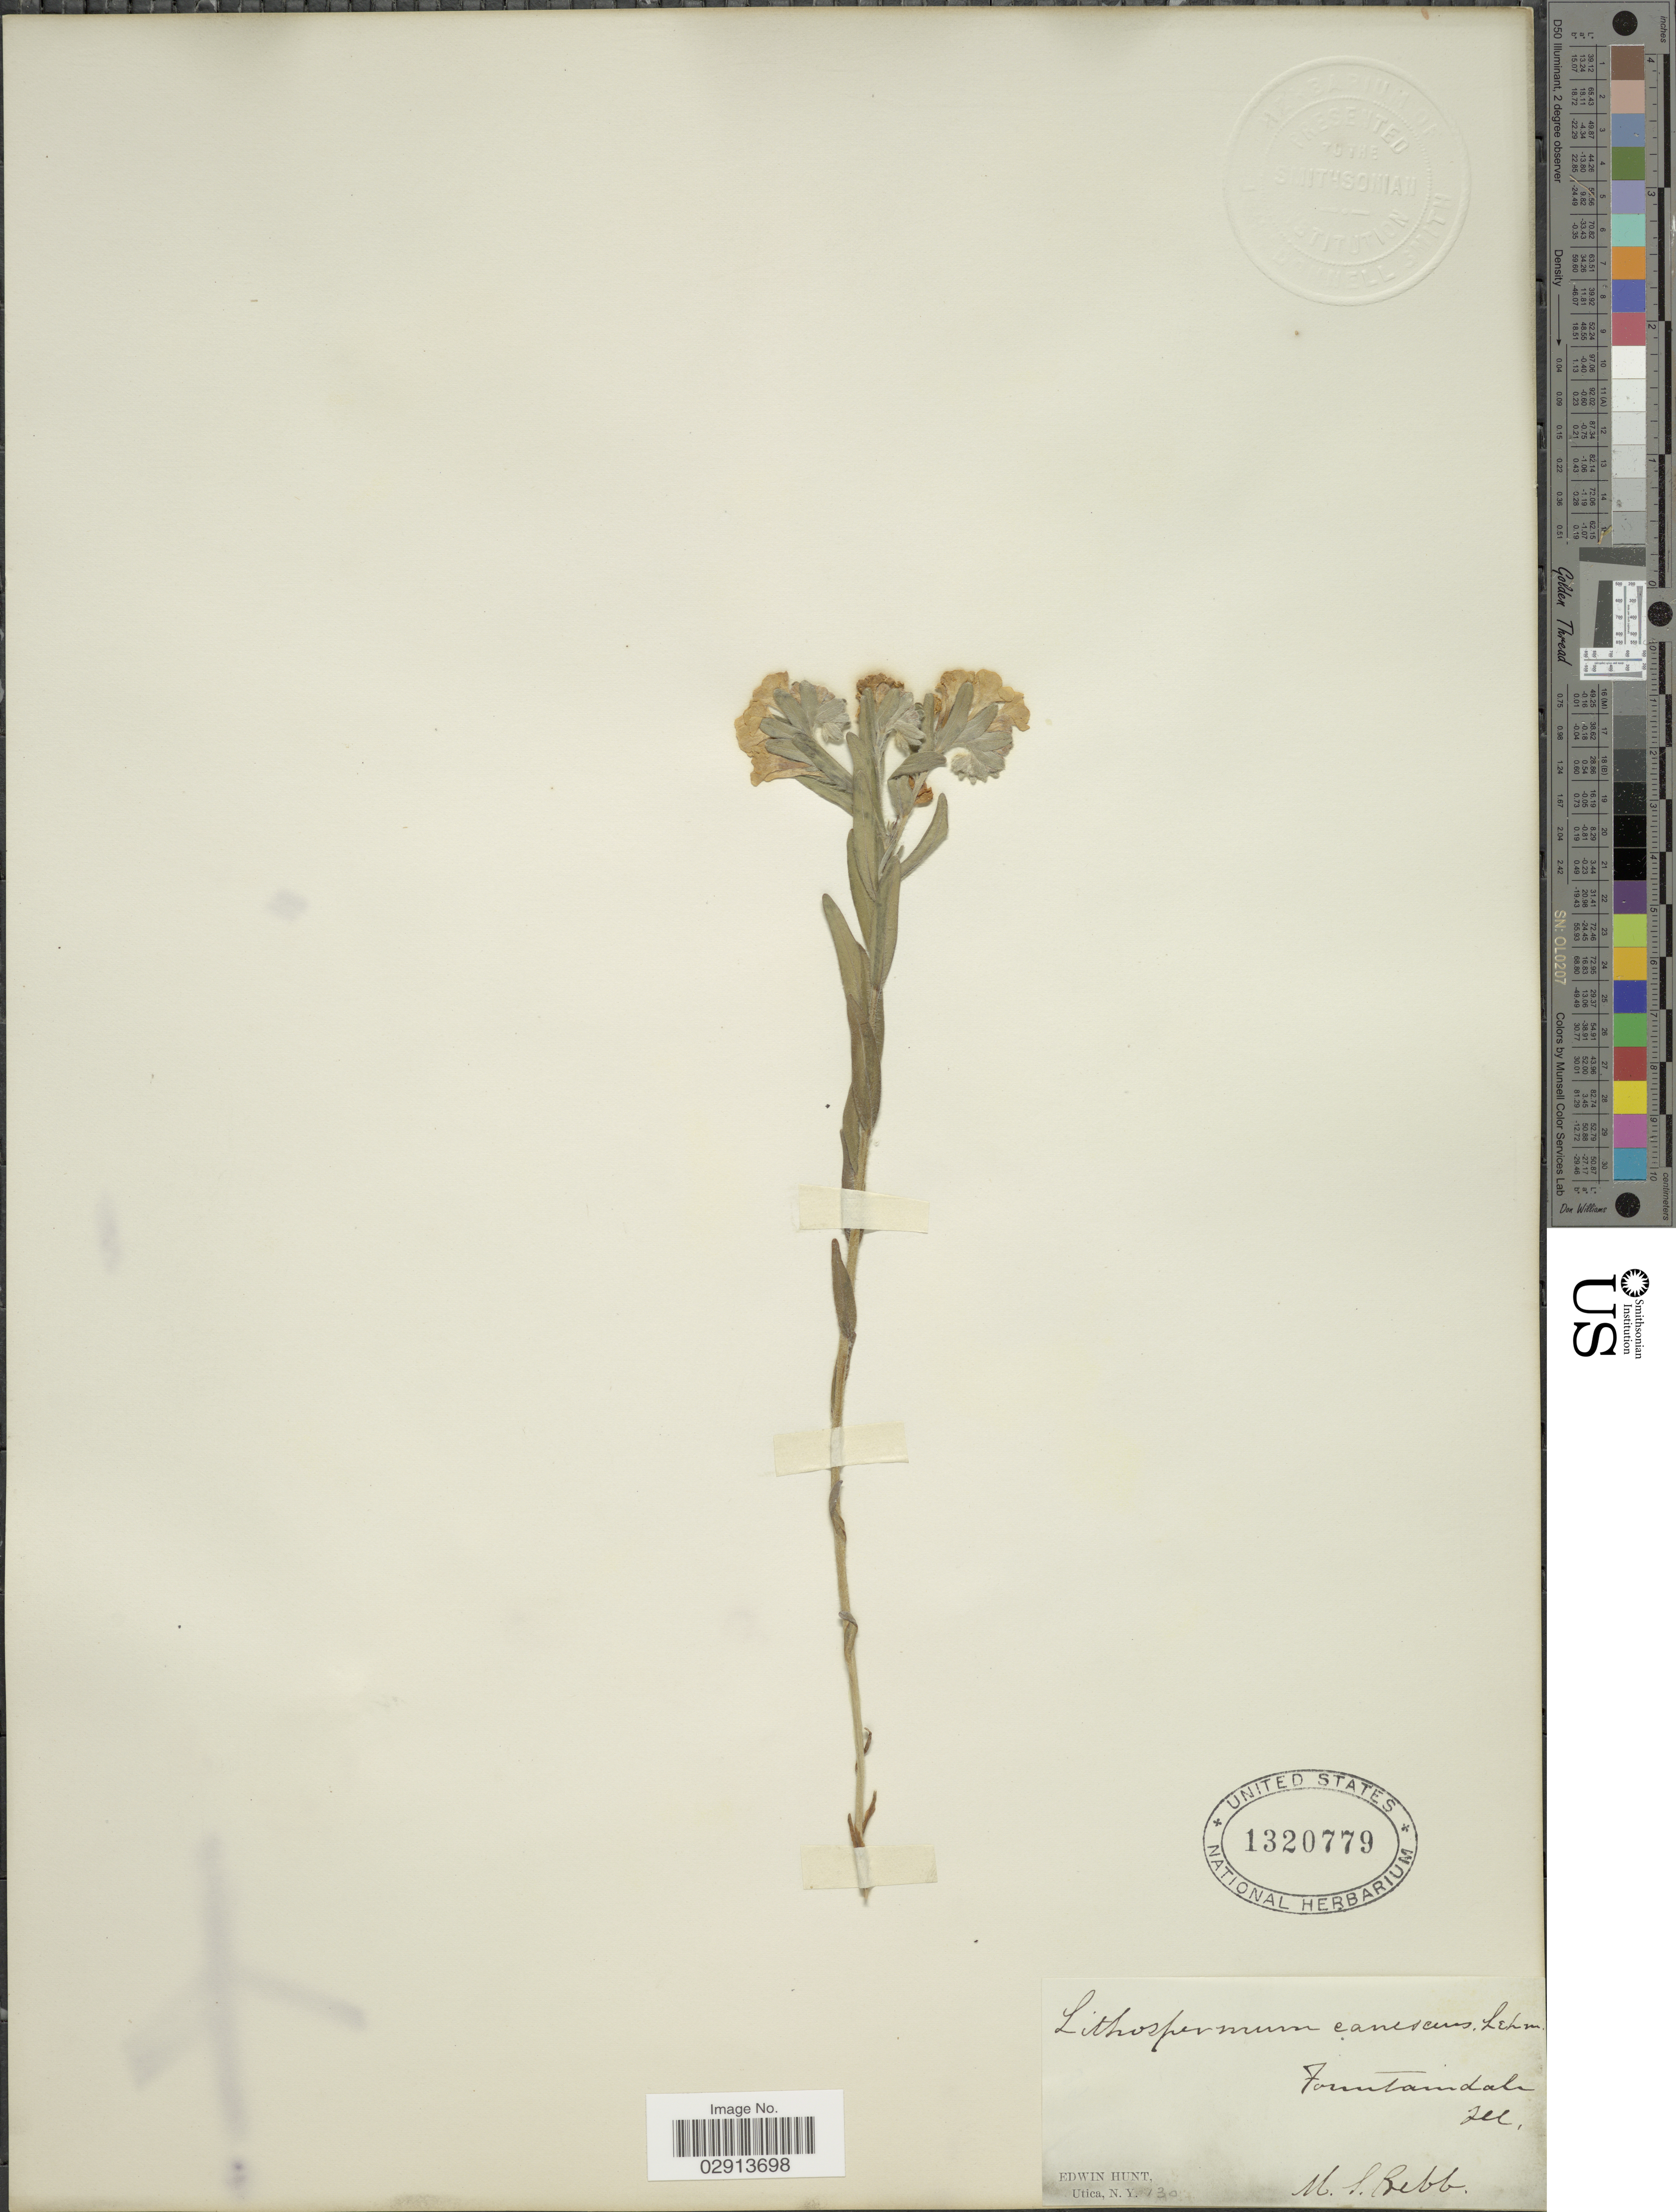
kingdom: Plantae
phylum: Tracheophyta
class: Magnoliopsida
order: Boraginales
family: Boraginaceae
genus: Lithospermum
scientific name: Lithospermum canescens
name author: (Michx.) Lehm.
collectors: M. Bebb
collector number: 130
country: United States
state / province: Illinois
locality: Edwin Hunt, Utica, N.Y. Fountaindale, Ill.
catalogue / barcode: US 1320779